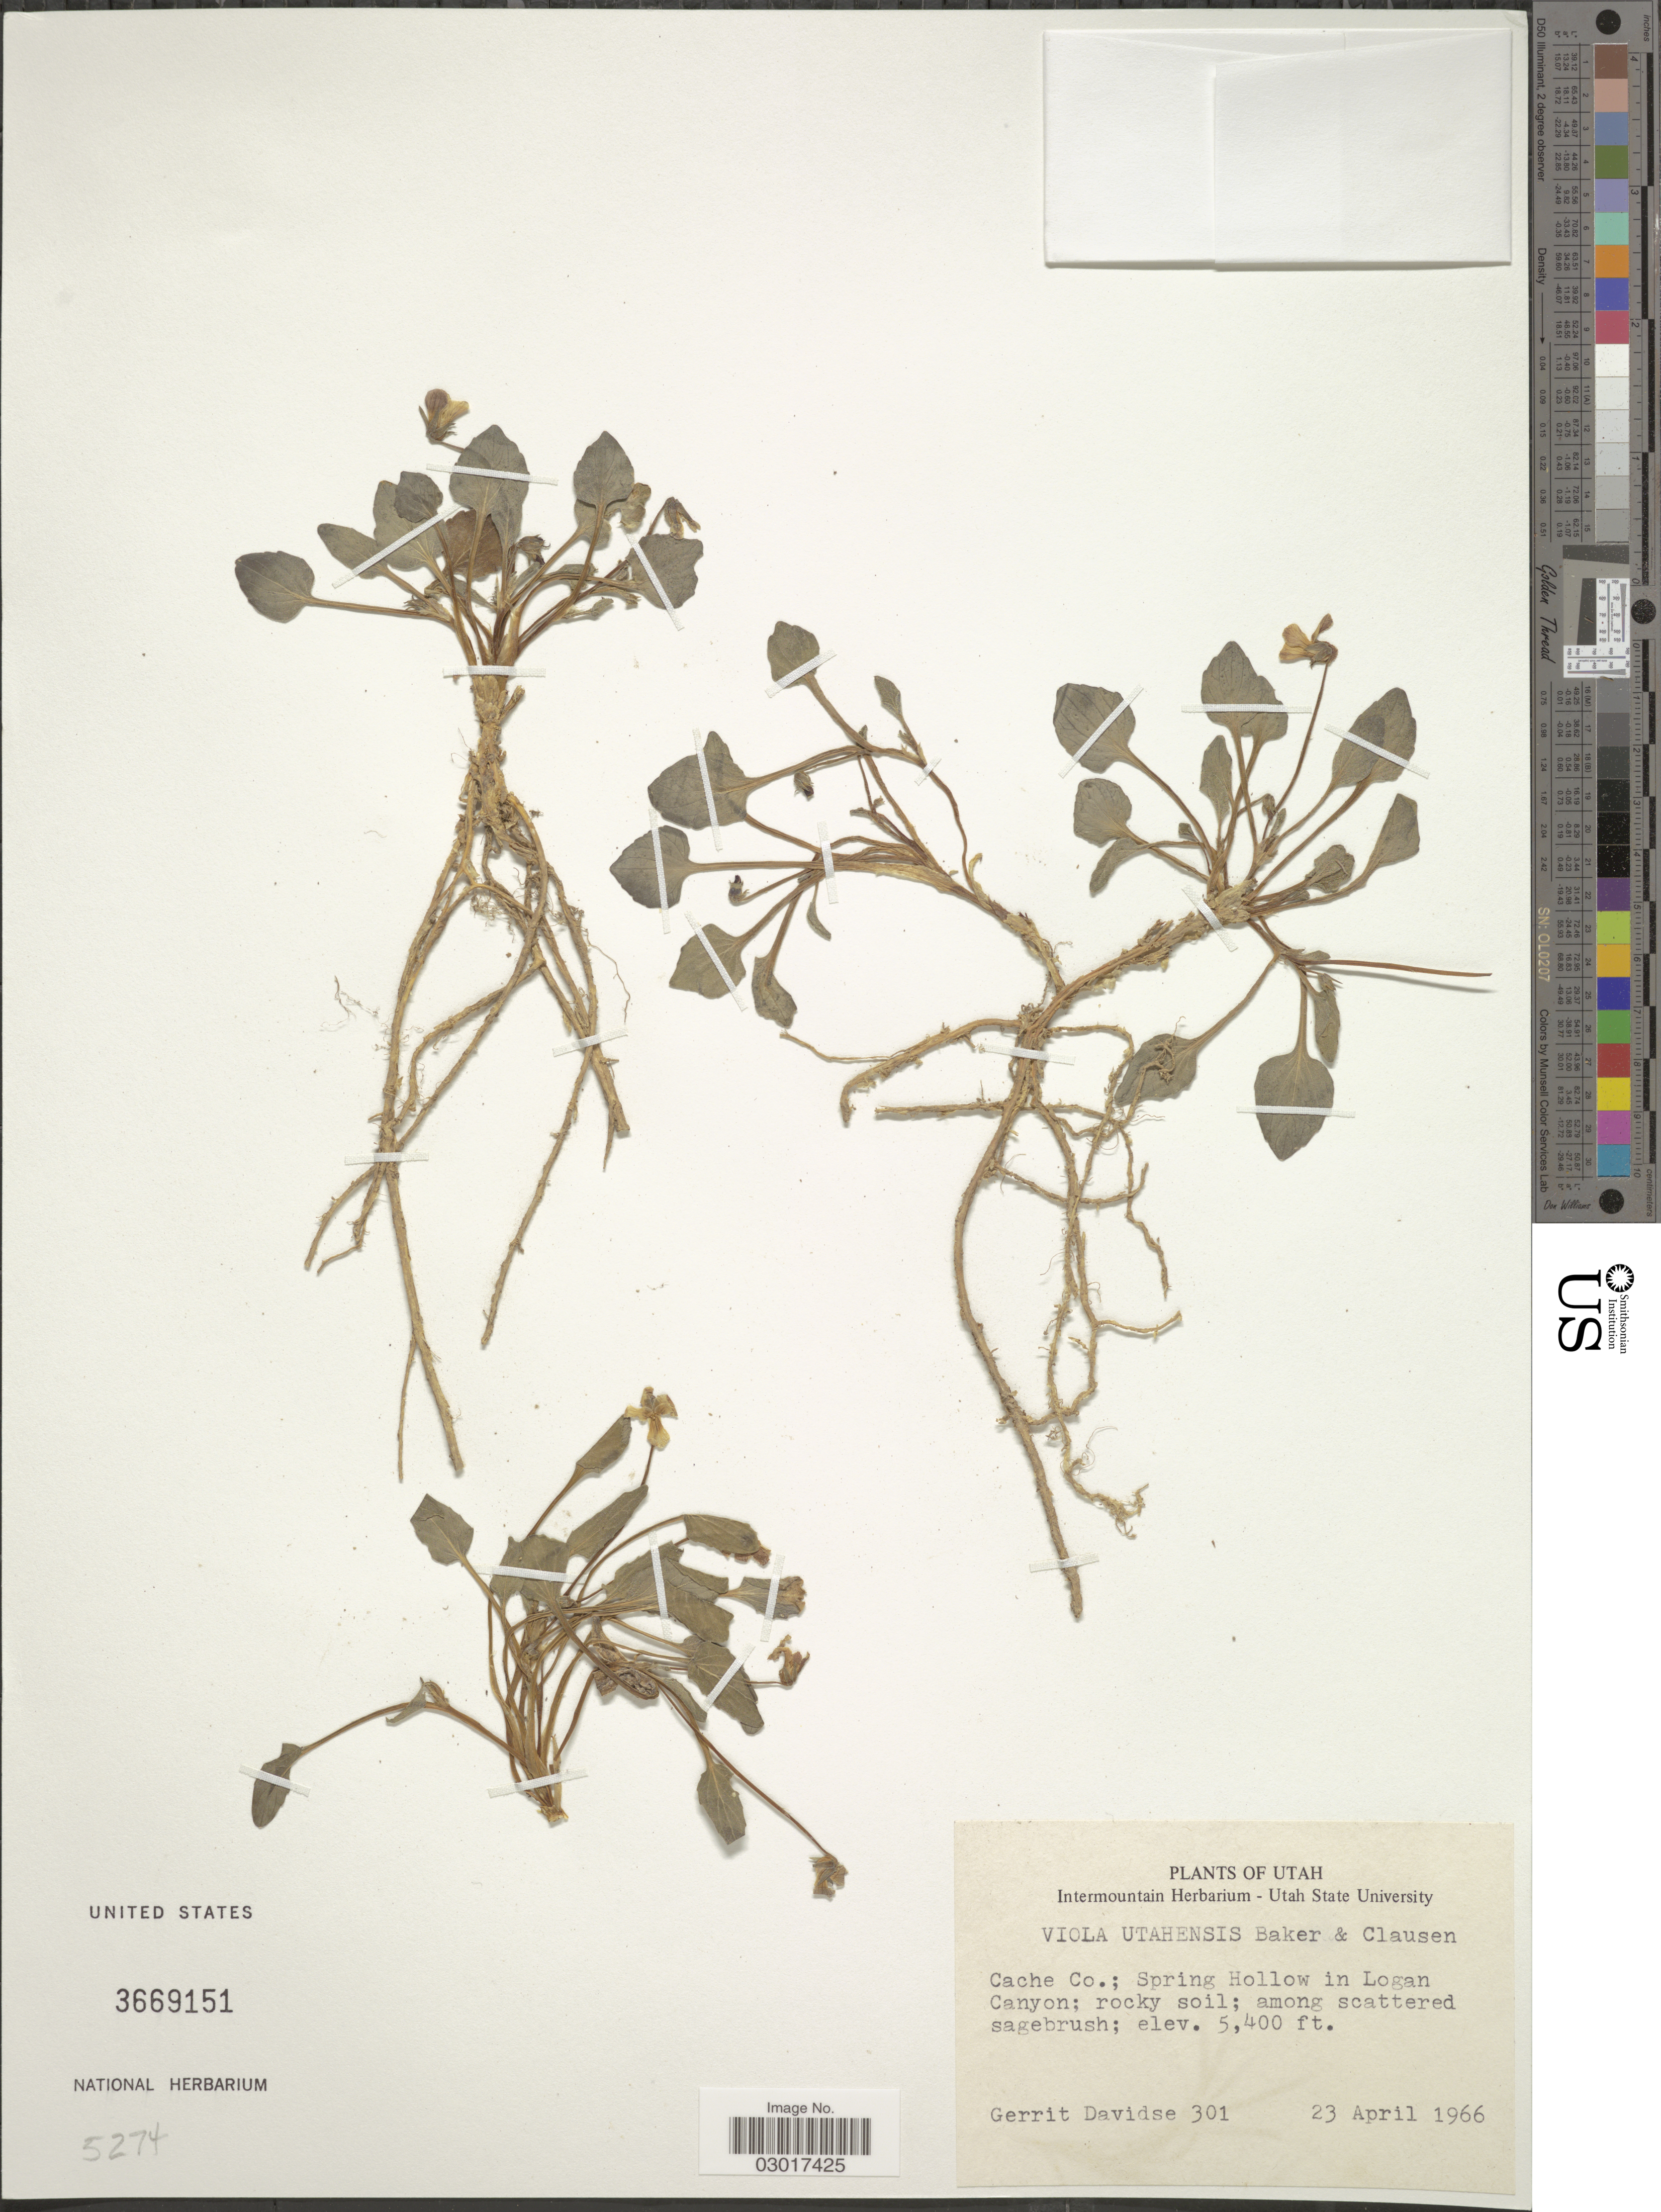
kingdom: Plantae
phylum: Tracheophyta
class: Magnoliopsida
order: Malpighiales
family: Violaceae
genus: Viola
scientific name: Viola utahensis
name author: M.S. Baker & J.C. Clausen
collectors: G. Davidse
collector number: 301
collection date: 1966-04-23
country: United States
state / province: Utah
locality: Cache County.; Spring Hollow in Logan Canyon.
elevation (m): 1646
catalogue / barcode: US 3669151